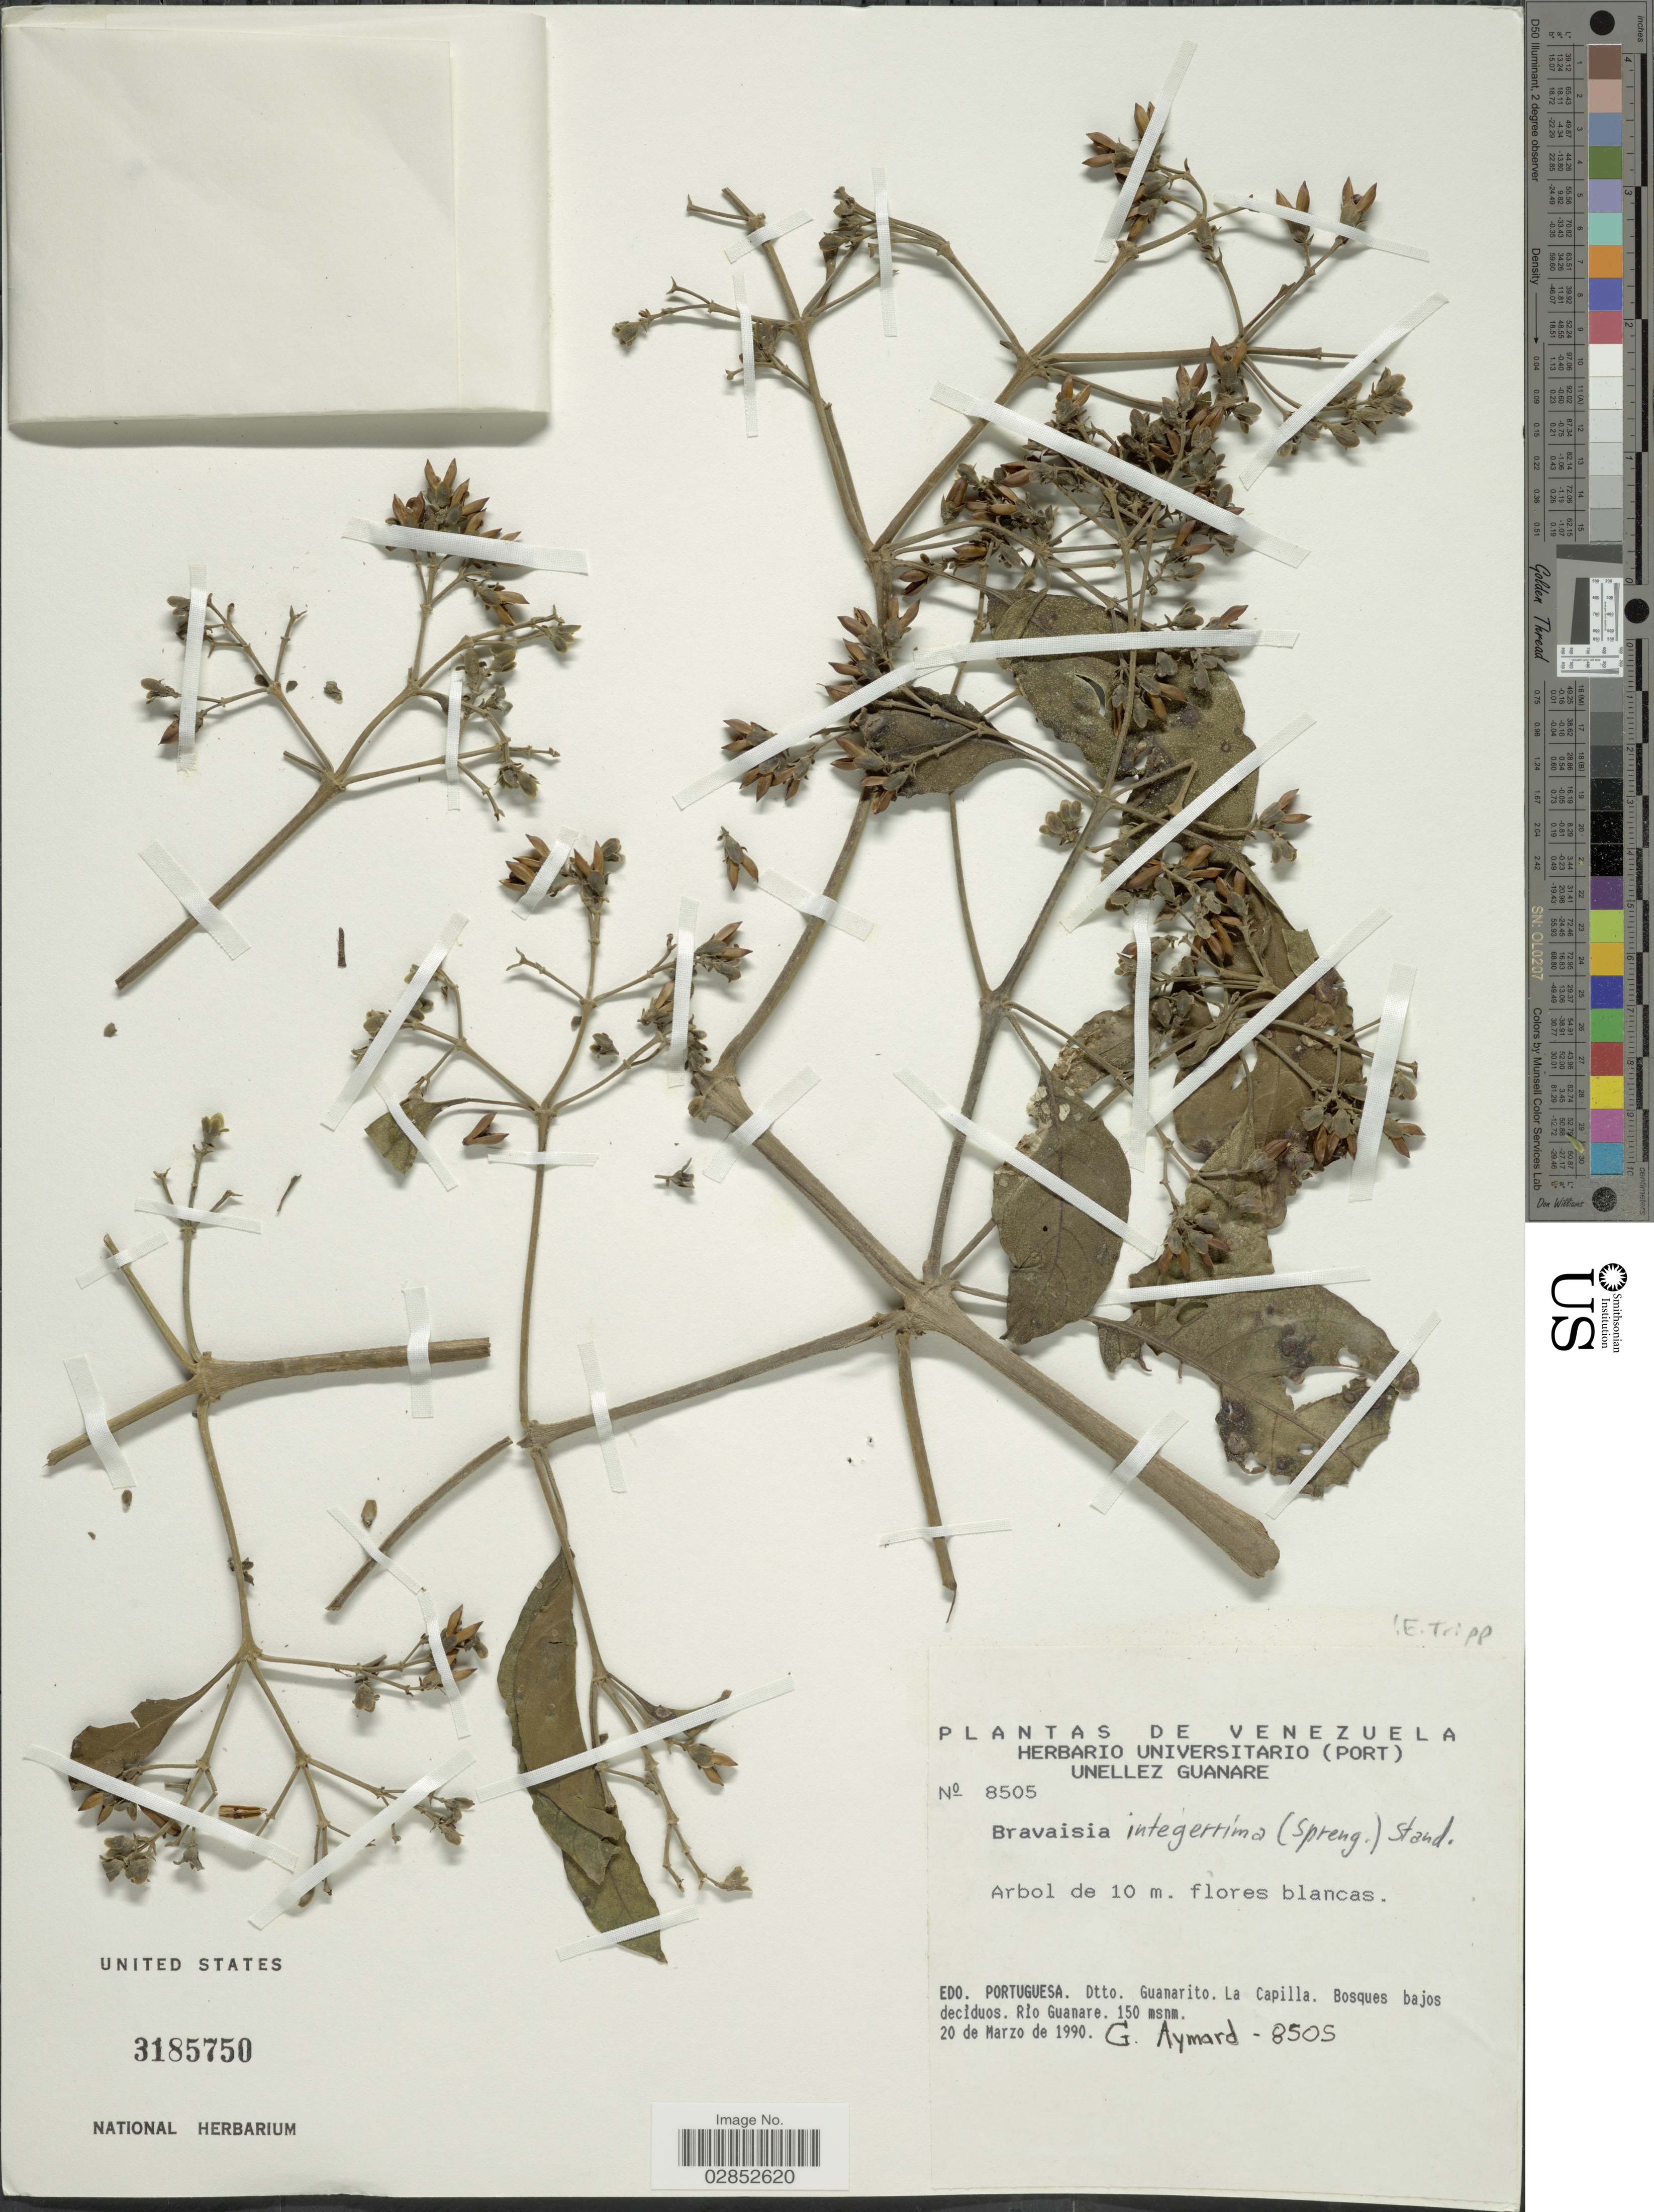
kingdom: Plantae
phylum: Tracheophyta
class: Magnoliopsida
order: Lamiales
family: Acanthaceae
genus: Bravaisia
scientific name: Bravaisia integerrima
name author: (Spreng.) Standl.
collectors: G. A. Aymard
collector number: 8505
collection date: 1990-03-20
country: Venezuela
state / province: Portuguesa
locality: Dtto. Guanarito. La Capilla. Bosques bajos deciduos. Rio Guanare.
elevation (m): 150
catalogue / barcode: US 3185750